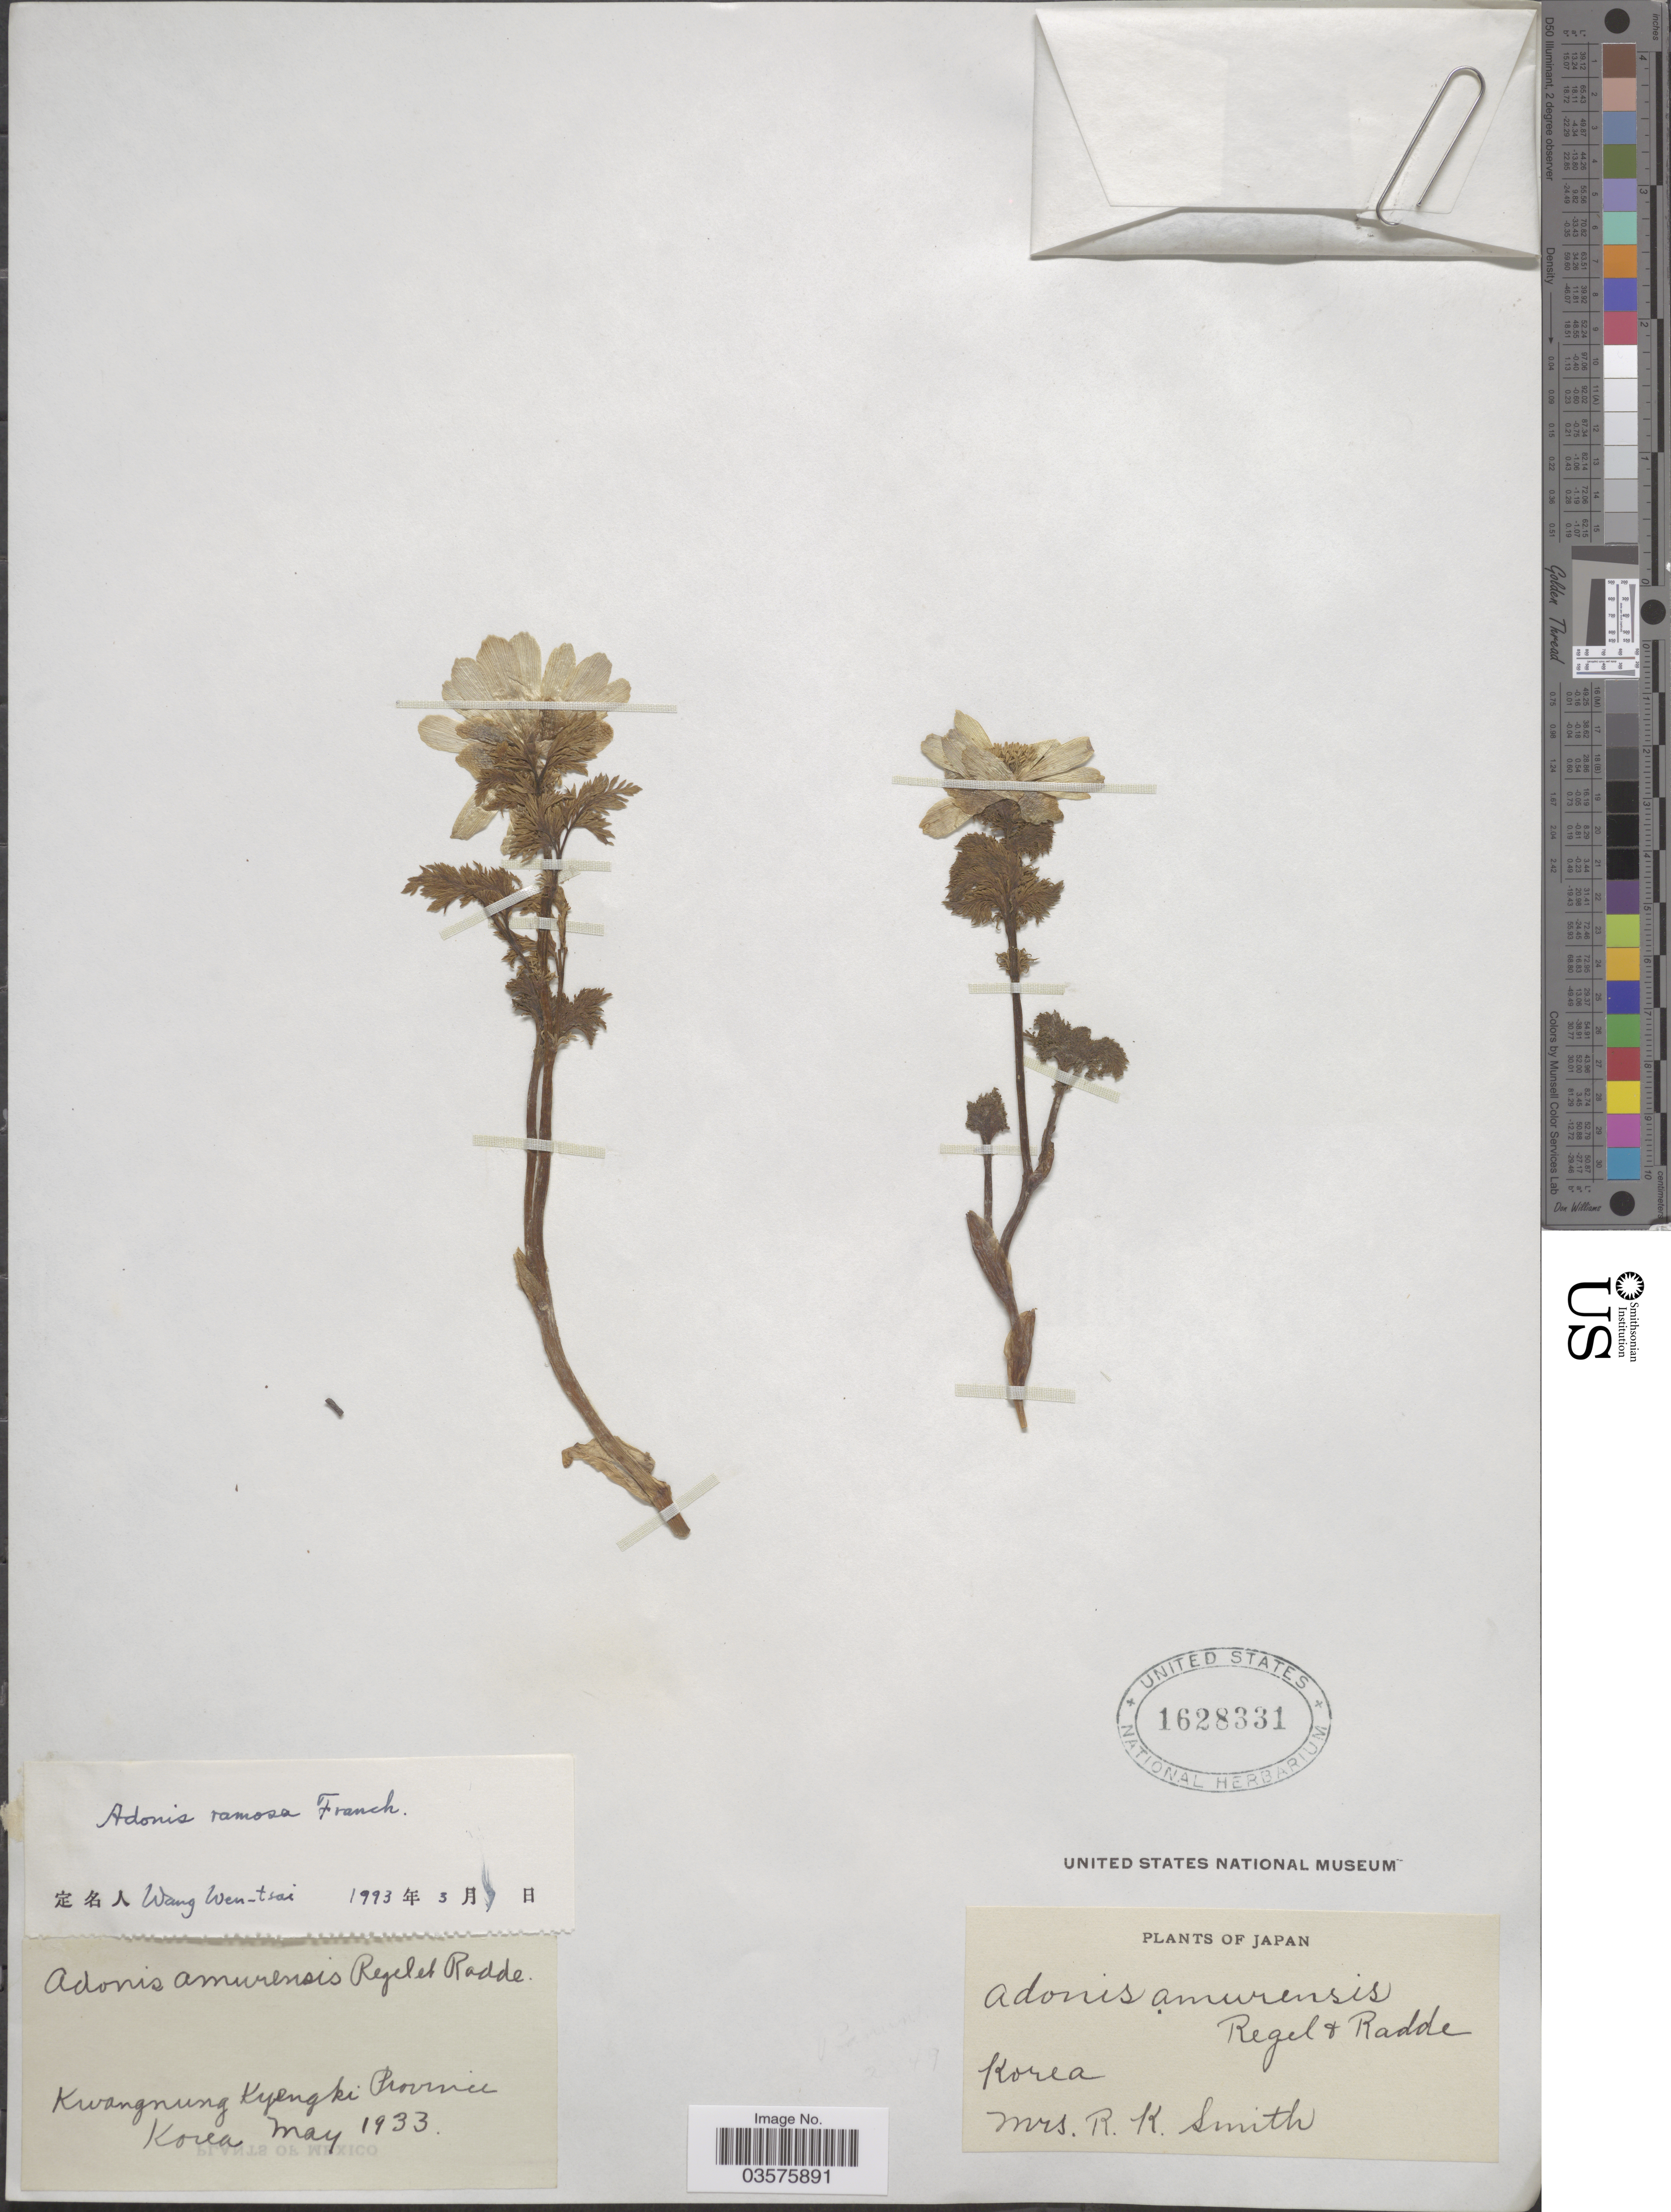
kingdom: Plantae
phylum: Tracheophyta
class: Magnoliopsida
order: Ranunculales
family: Ranunculaceae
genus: Adonis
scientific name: Adonis ramosa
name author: Franch.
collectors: R. Smith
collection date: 1933-05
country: South Korea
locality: Kwangnung Kyengki Province. Korea.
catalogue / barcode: US 1628331